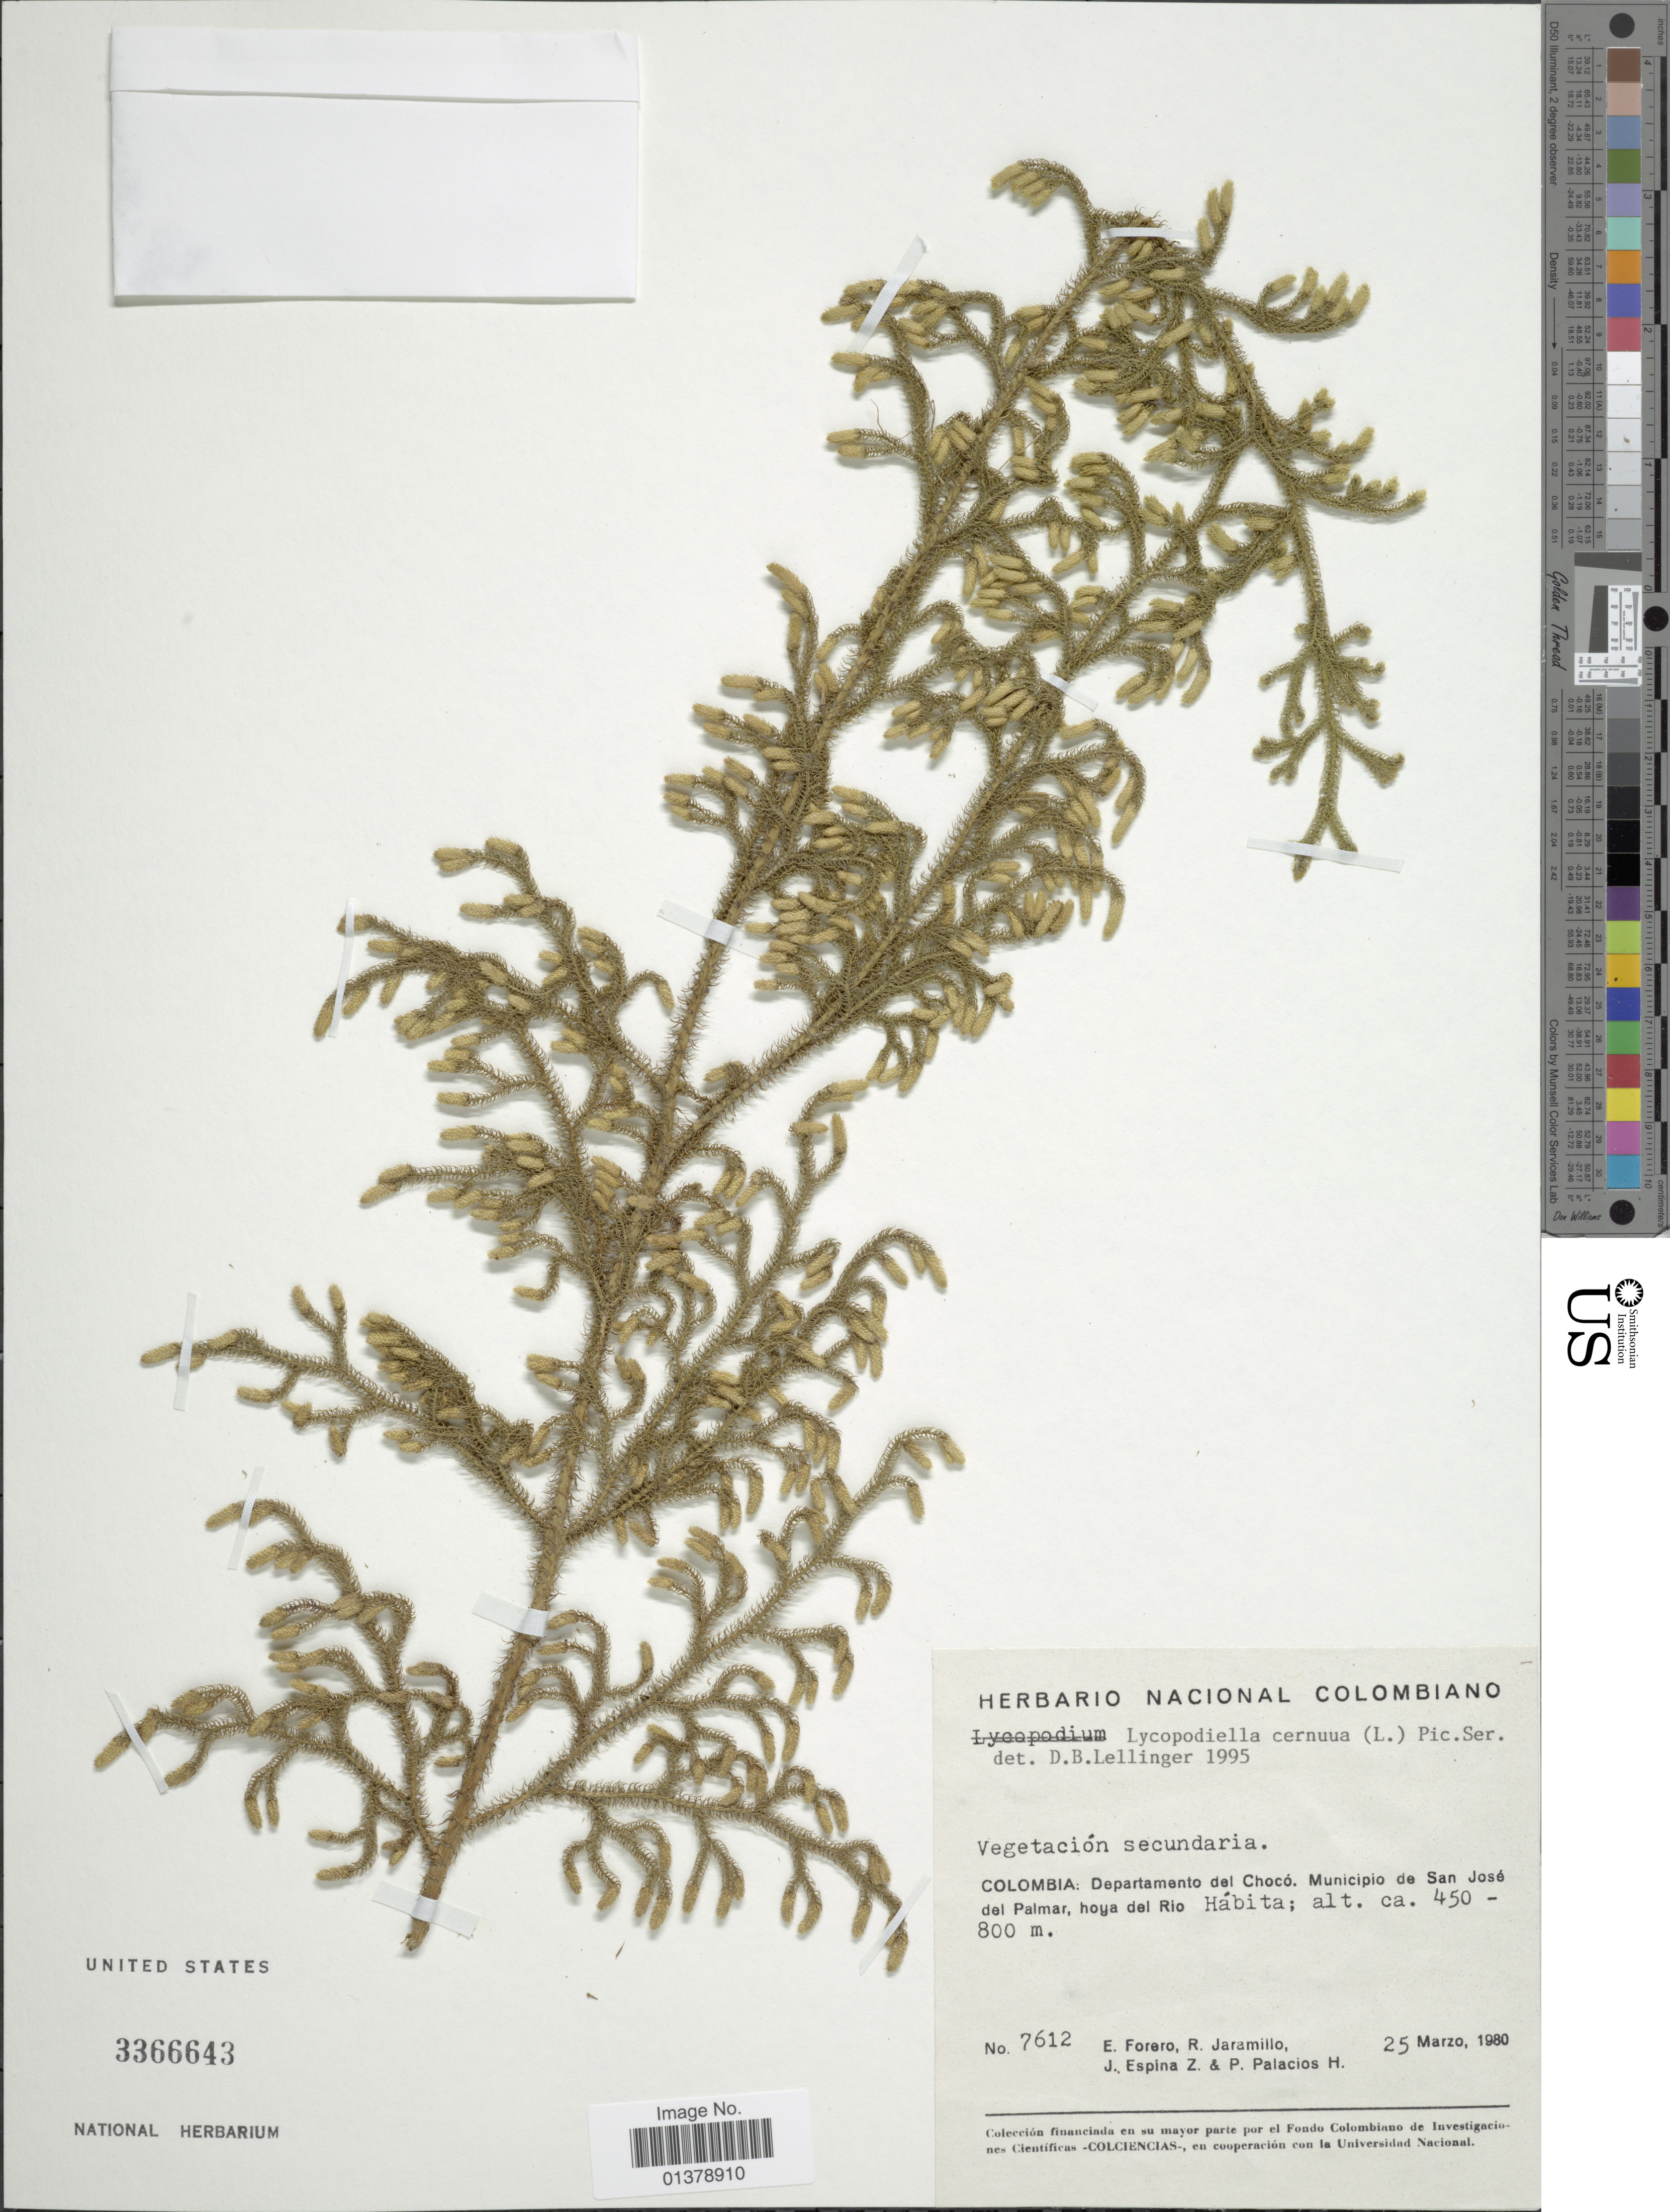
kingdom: Plantae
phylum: Tracheophyta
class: Lycopodiopsida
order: Lycopodiales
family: Lycopodiaceae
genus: Palhinhaea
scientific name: Palhinhaea cernua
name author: (L.) Vasc. & Franco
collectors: E. Forero, R. Jaramillo M., J. Espina & P. Palacios H.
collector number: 7612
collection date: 1980-03-25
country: Colombia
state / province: Chocó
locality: Municipio de San José del Palmar, hoya del Rio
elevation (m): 450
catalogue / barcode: US 3366643